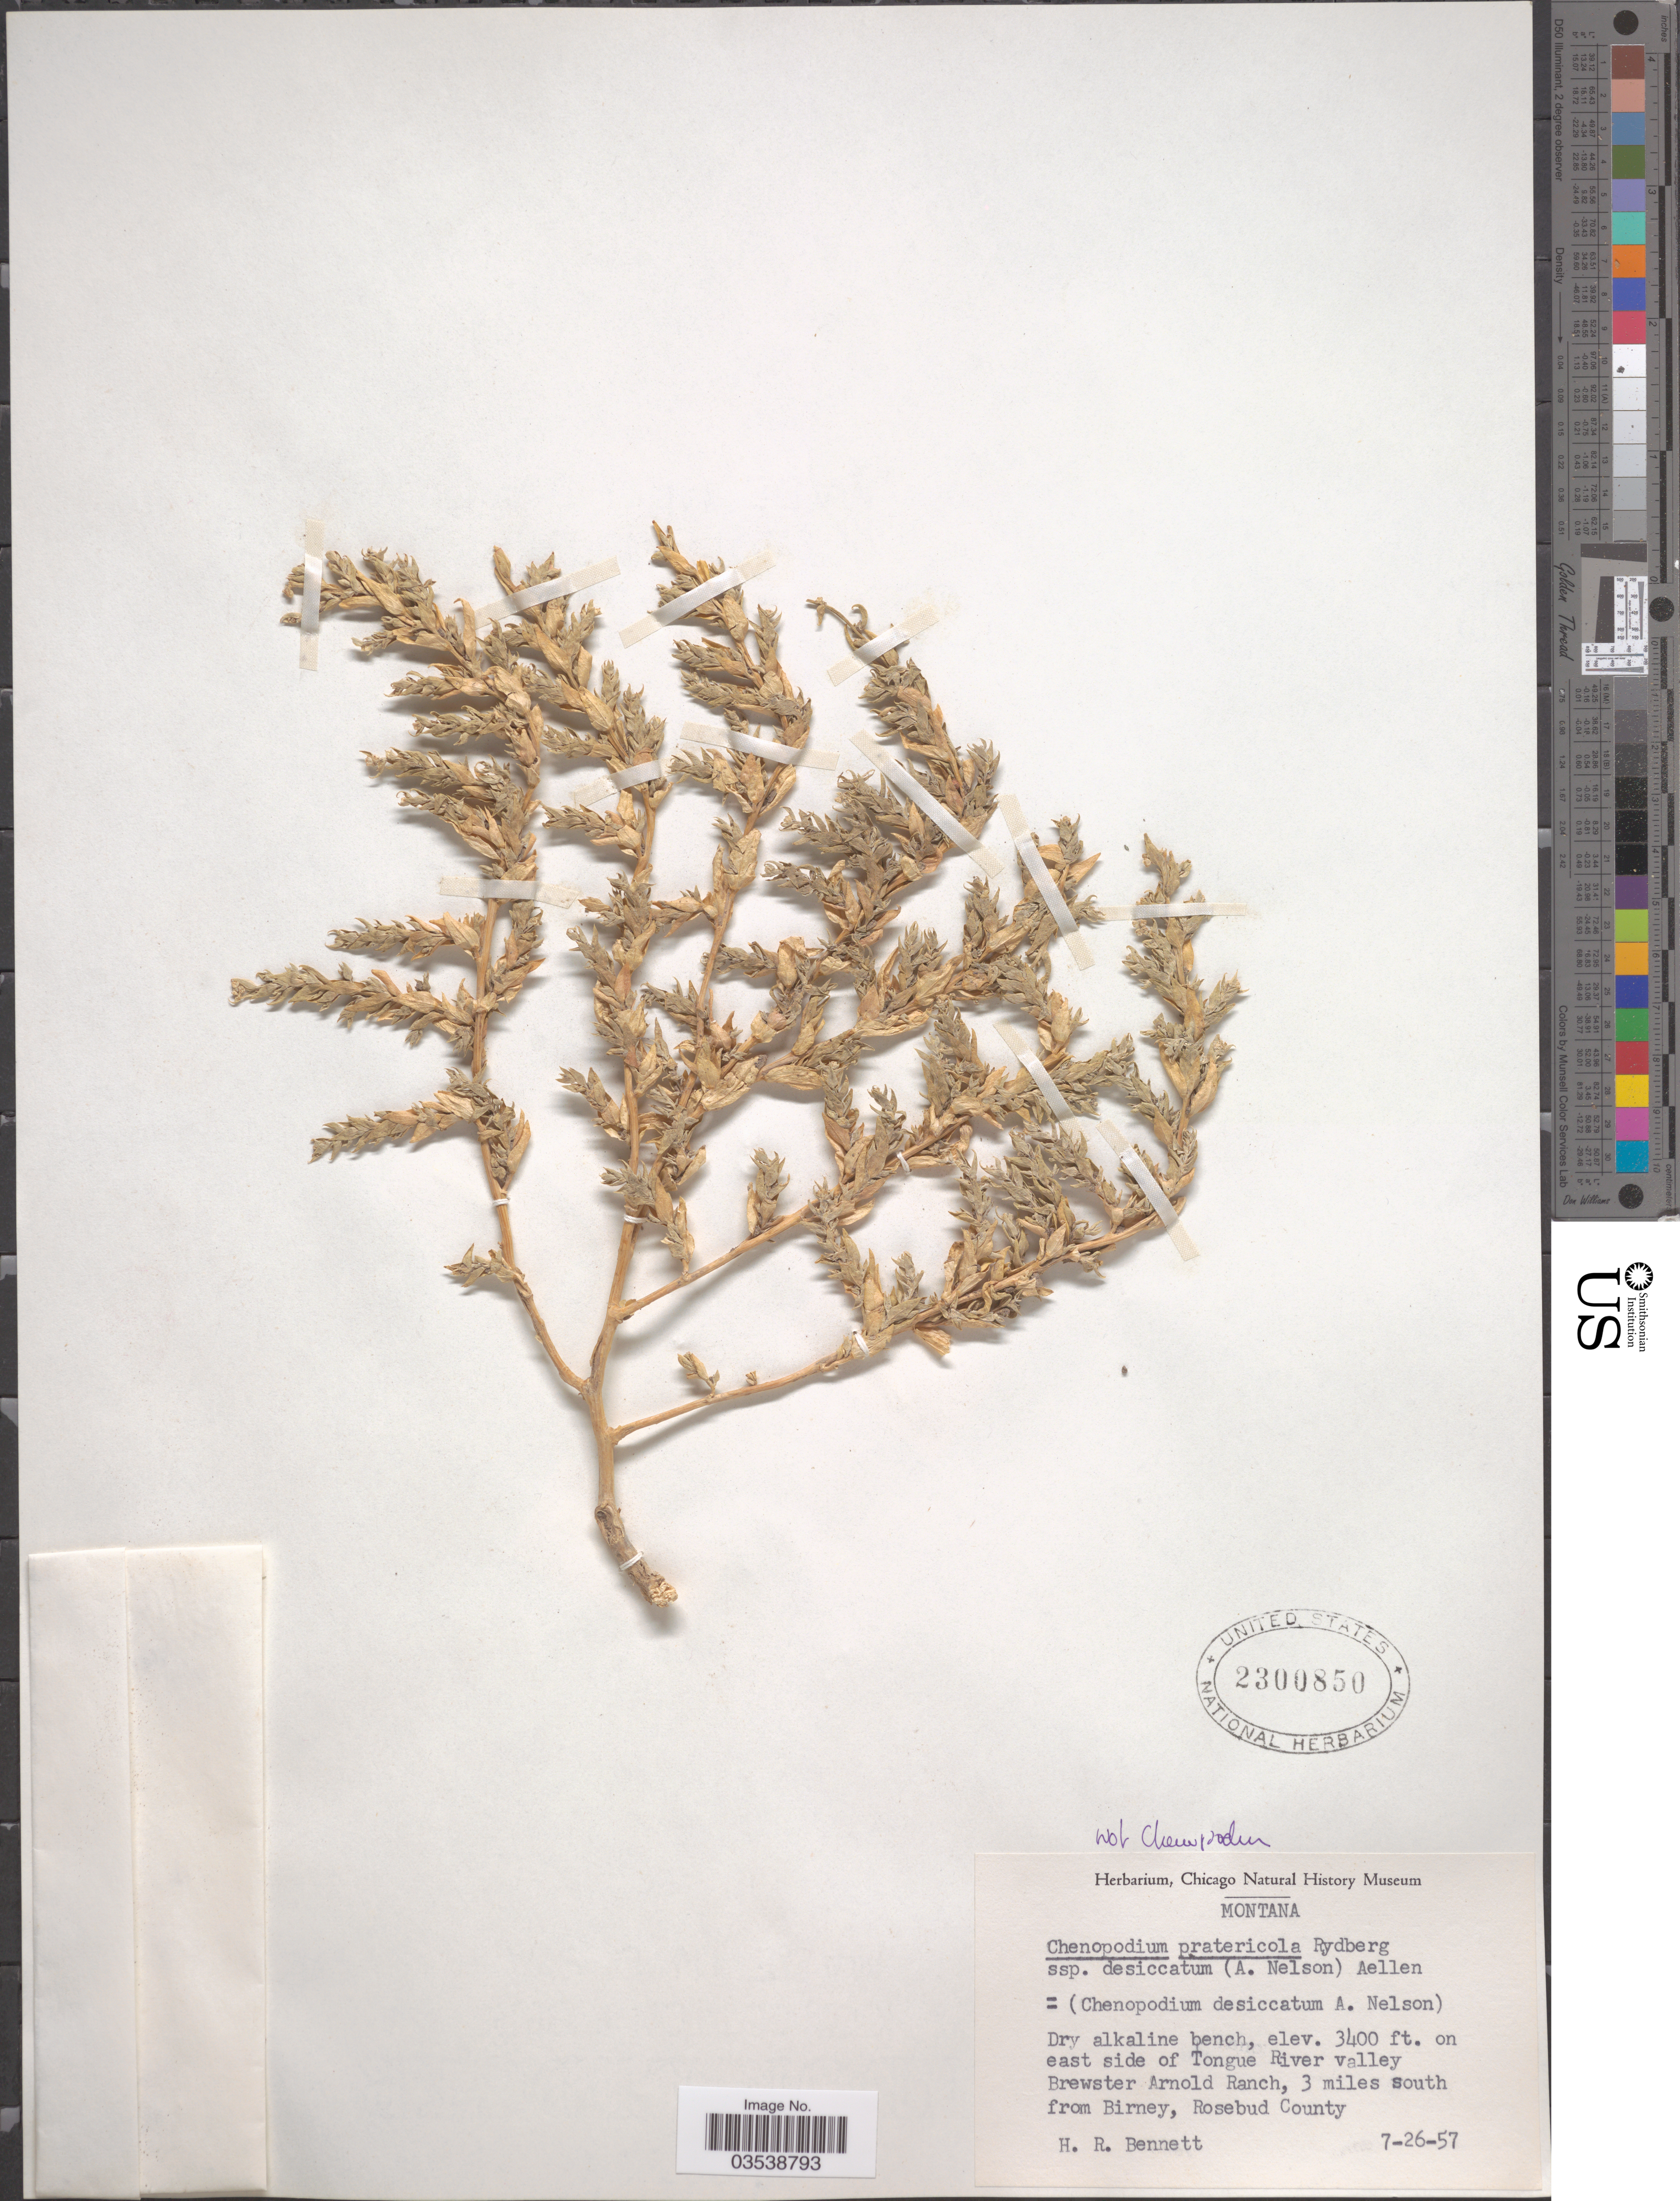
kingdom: Plantae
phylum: Tracheophyta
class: Magnoliopsida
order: Caryophyllales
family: Amaranthaceae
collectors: H. R. Bennett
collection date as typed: Transcribed d/m/y: 26/7/57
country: United States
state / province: Montana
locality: On east side of Tongue River valley Brewster Arnold Ranch, 3 miles south from Birney, Rosebud County.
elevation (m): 1036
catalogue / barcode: US 2300850